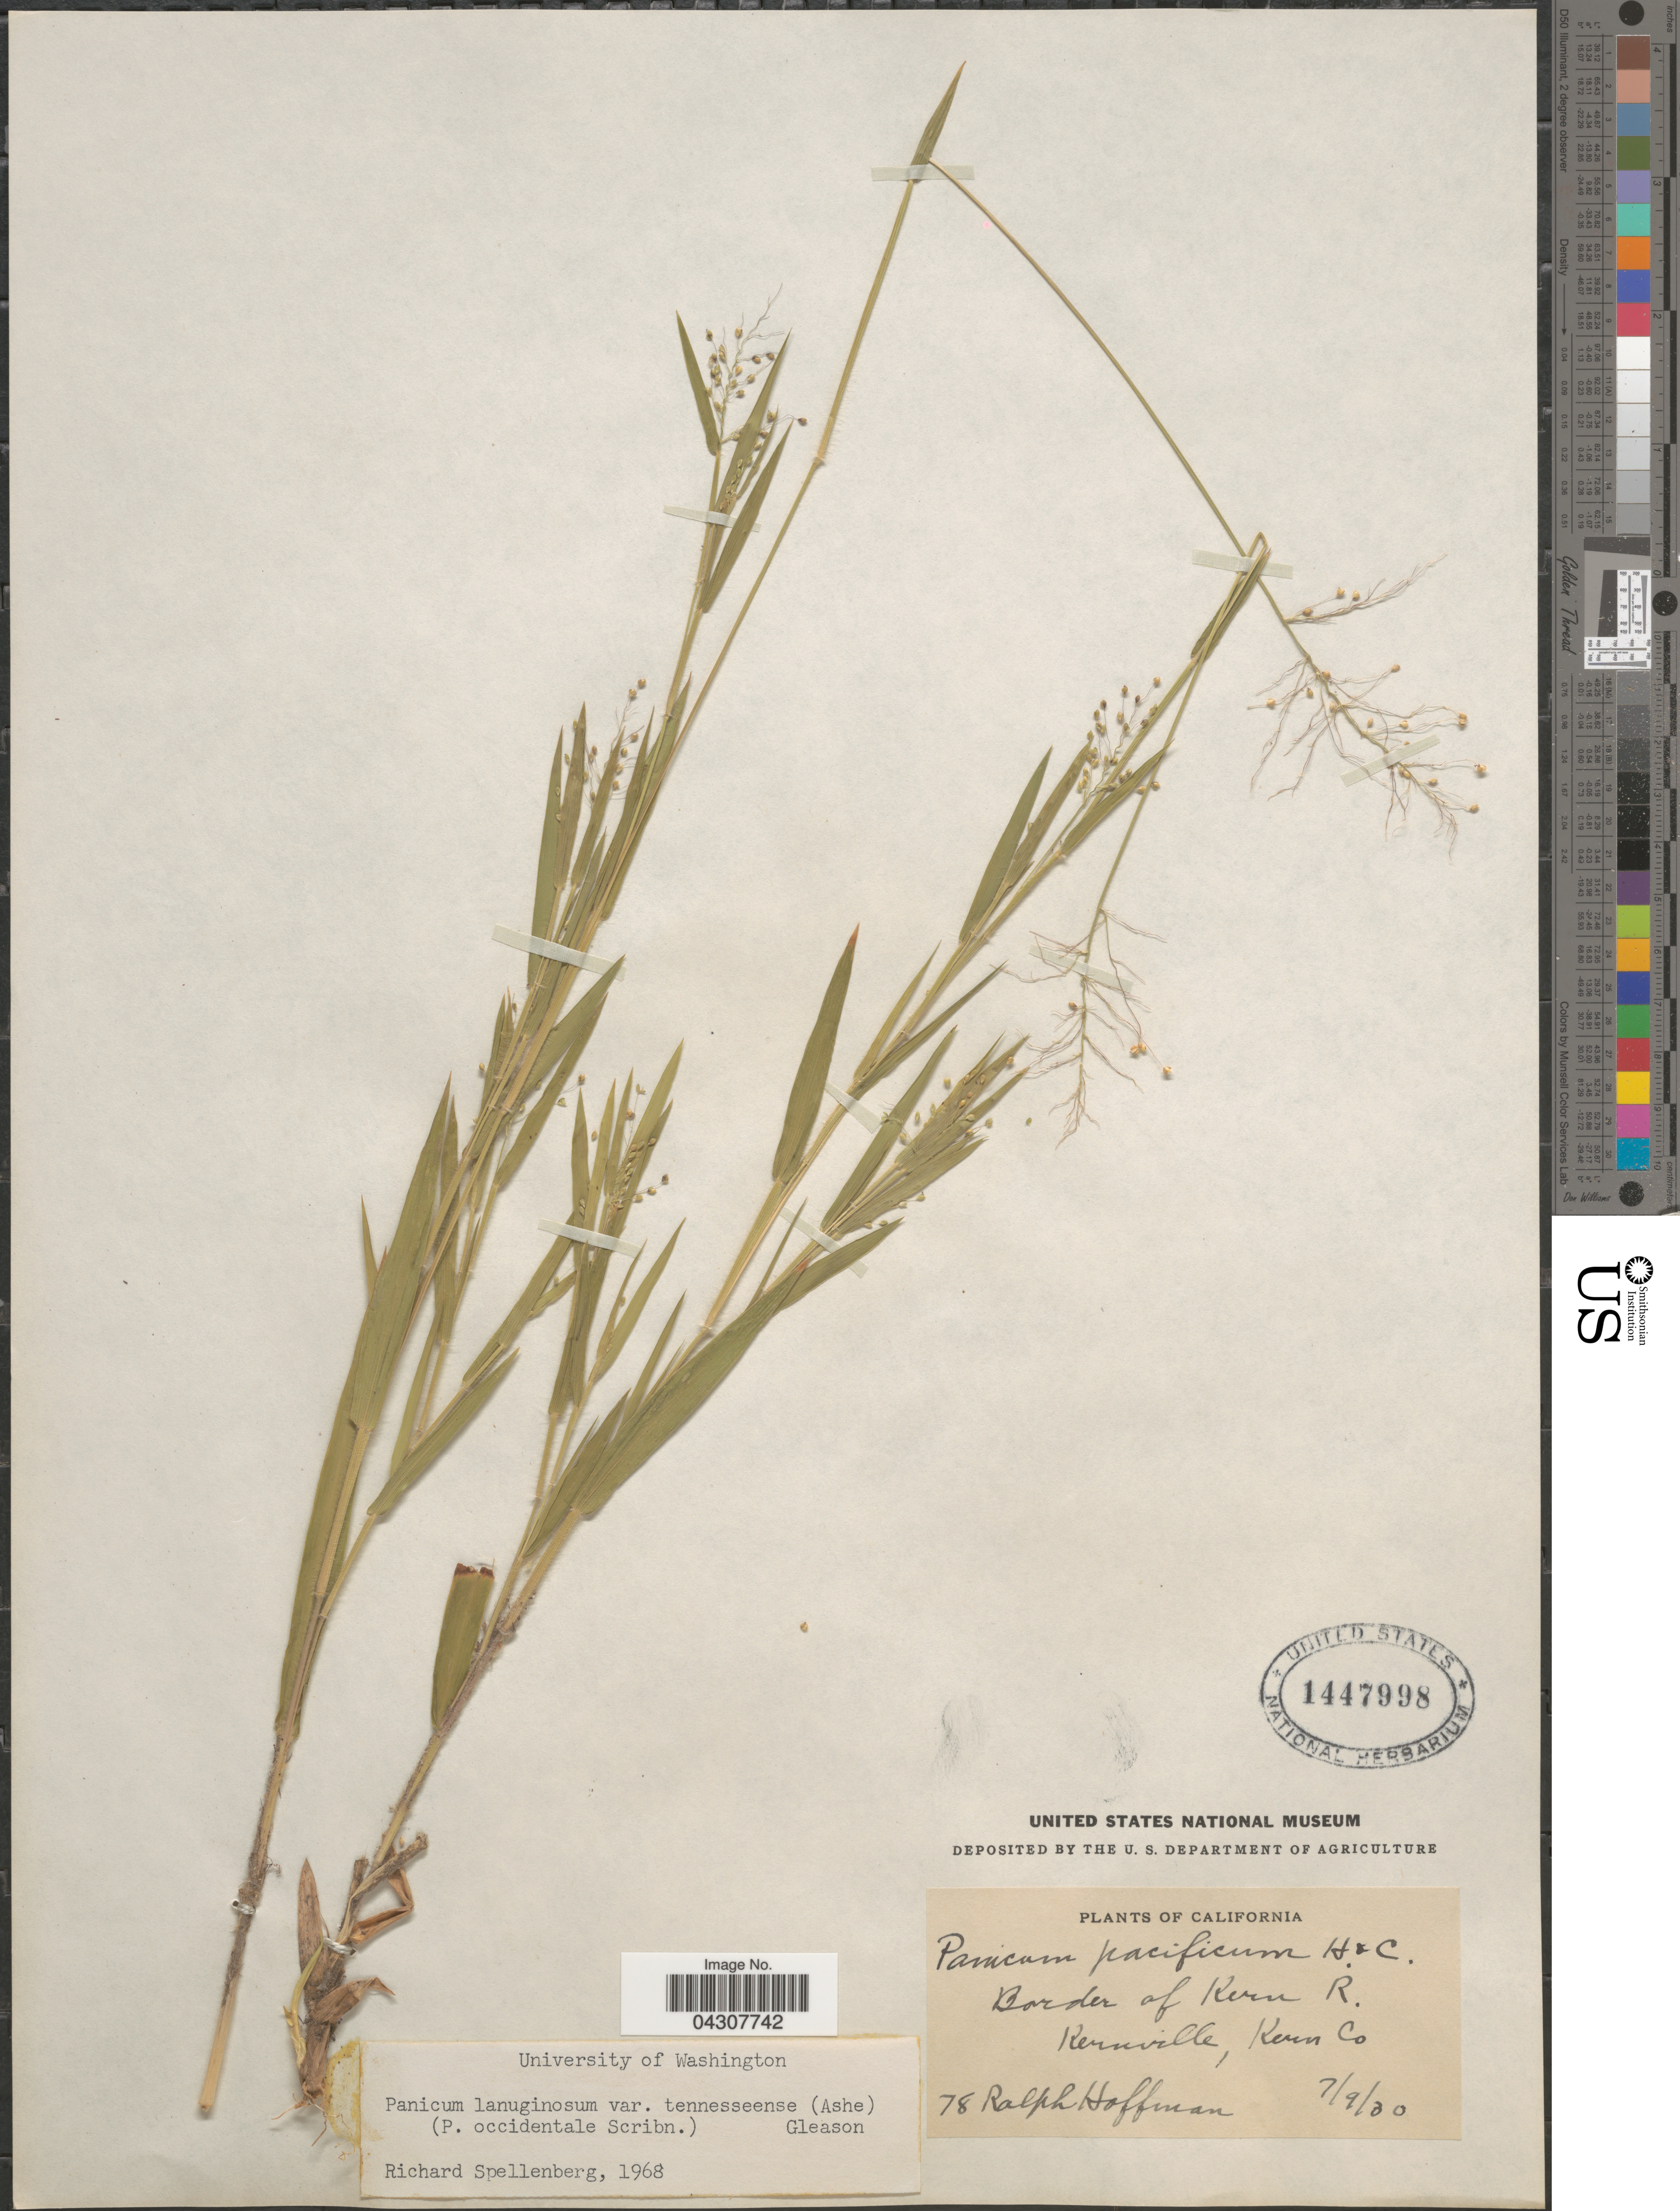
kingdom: Plantae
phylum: Tracheophyta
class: Liliopsida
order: Poales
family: Poaceae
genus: Dichanthelium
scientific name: Dichanthelium acuminatum var. acuminatum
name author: (Sw.) Gould & C.A. Clark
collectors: R. Hoffman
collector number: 78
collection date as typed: Transcribed d/m/y: 9/7/30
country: United States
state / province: California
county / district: Kern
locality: Border of Kern R. Kernville, Kern Co.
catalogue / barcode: US 1447998